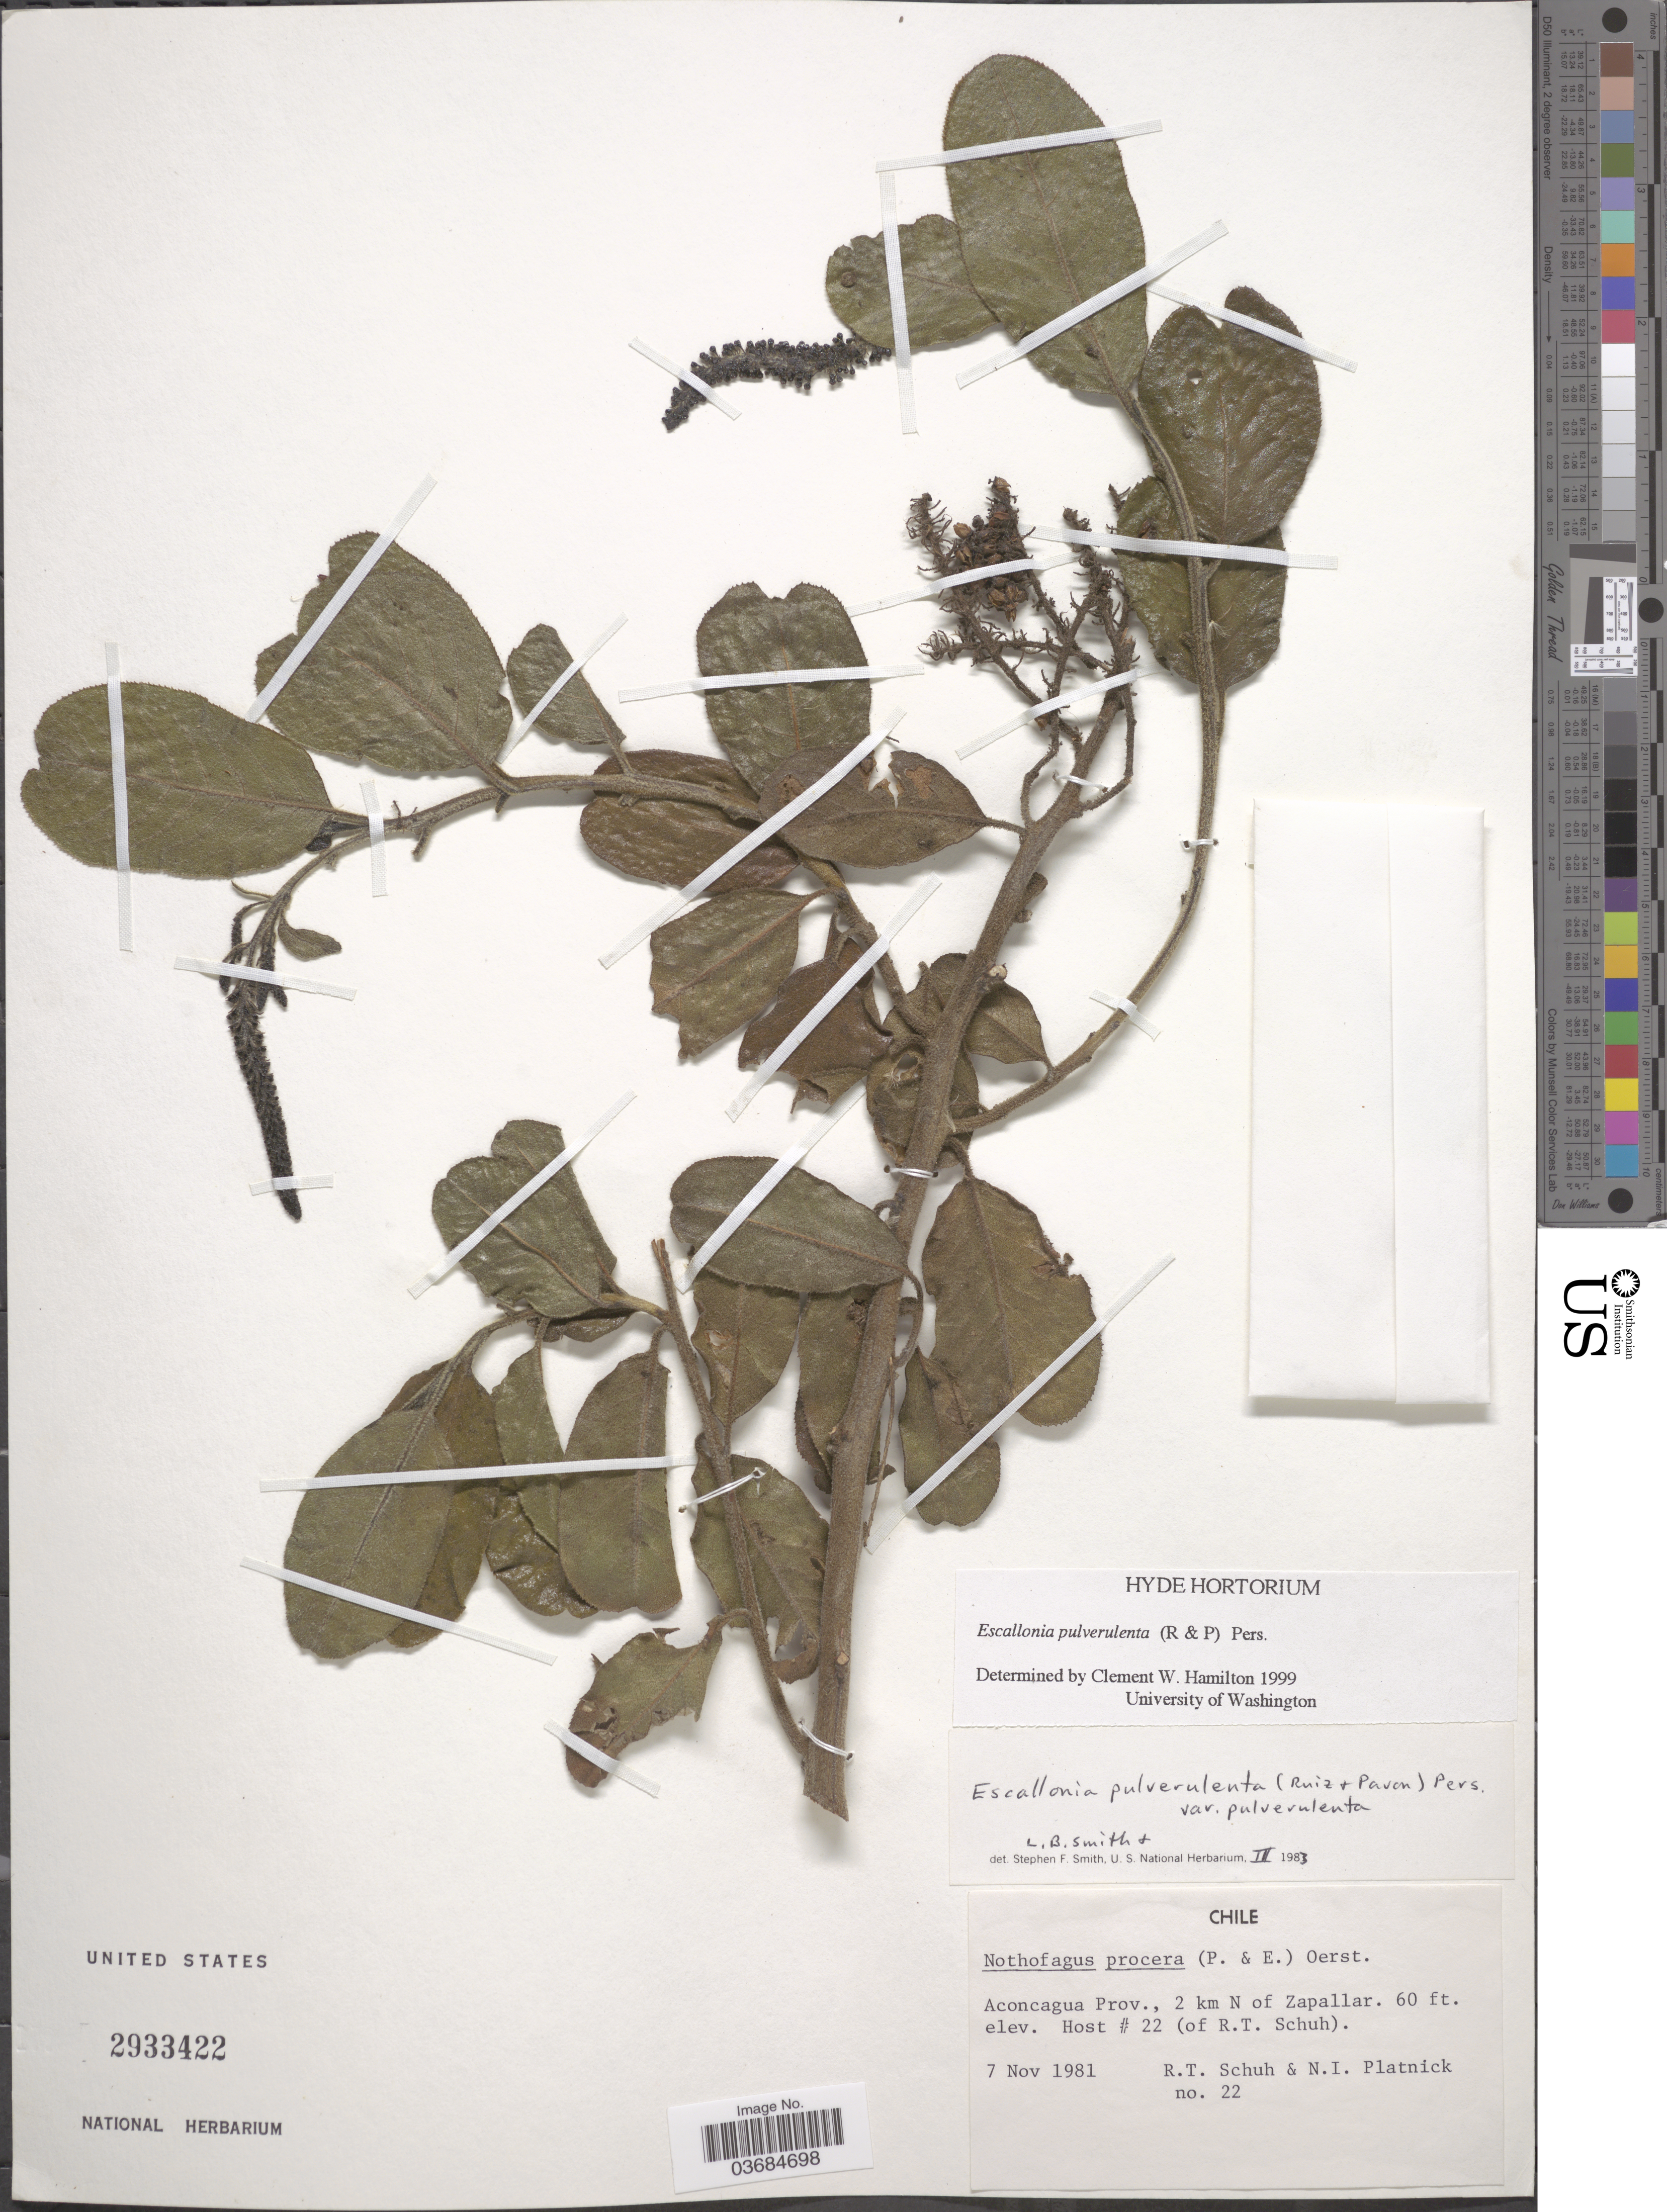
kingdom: Plantae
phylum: Tracheophyta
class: Magnoliopsida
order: Escalloniales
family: Escalloniaceae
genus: Escallonia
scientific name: Escallonia pulverulenta var. pulverulenta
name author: (Ruiz & Pav.) Pers.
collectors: R. Schuh & N. Platnick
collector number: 22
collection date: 1981-11-07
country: Chile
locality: Aconcagua Prov., 2 km N of Zapallar. Host #22 (of R.T. Schuh).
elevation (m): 18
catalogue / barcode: US 2933422